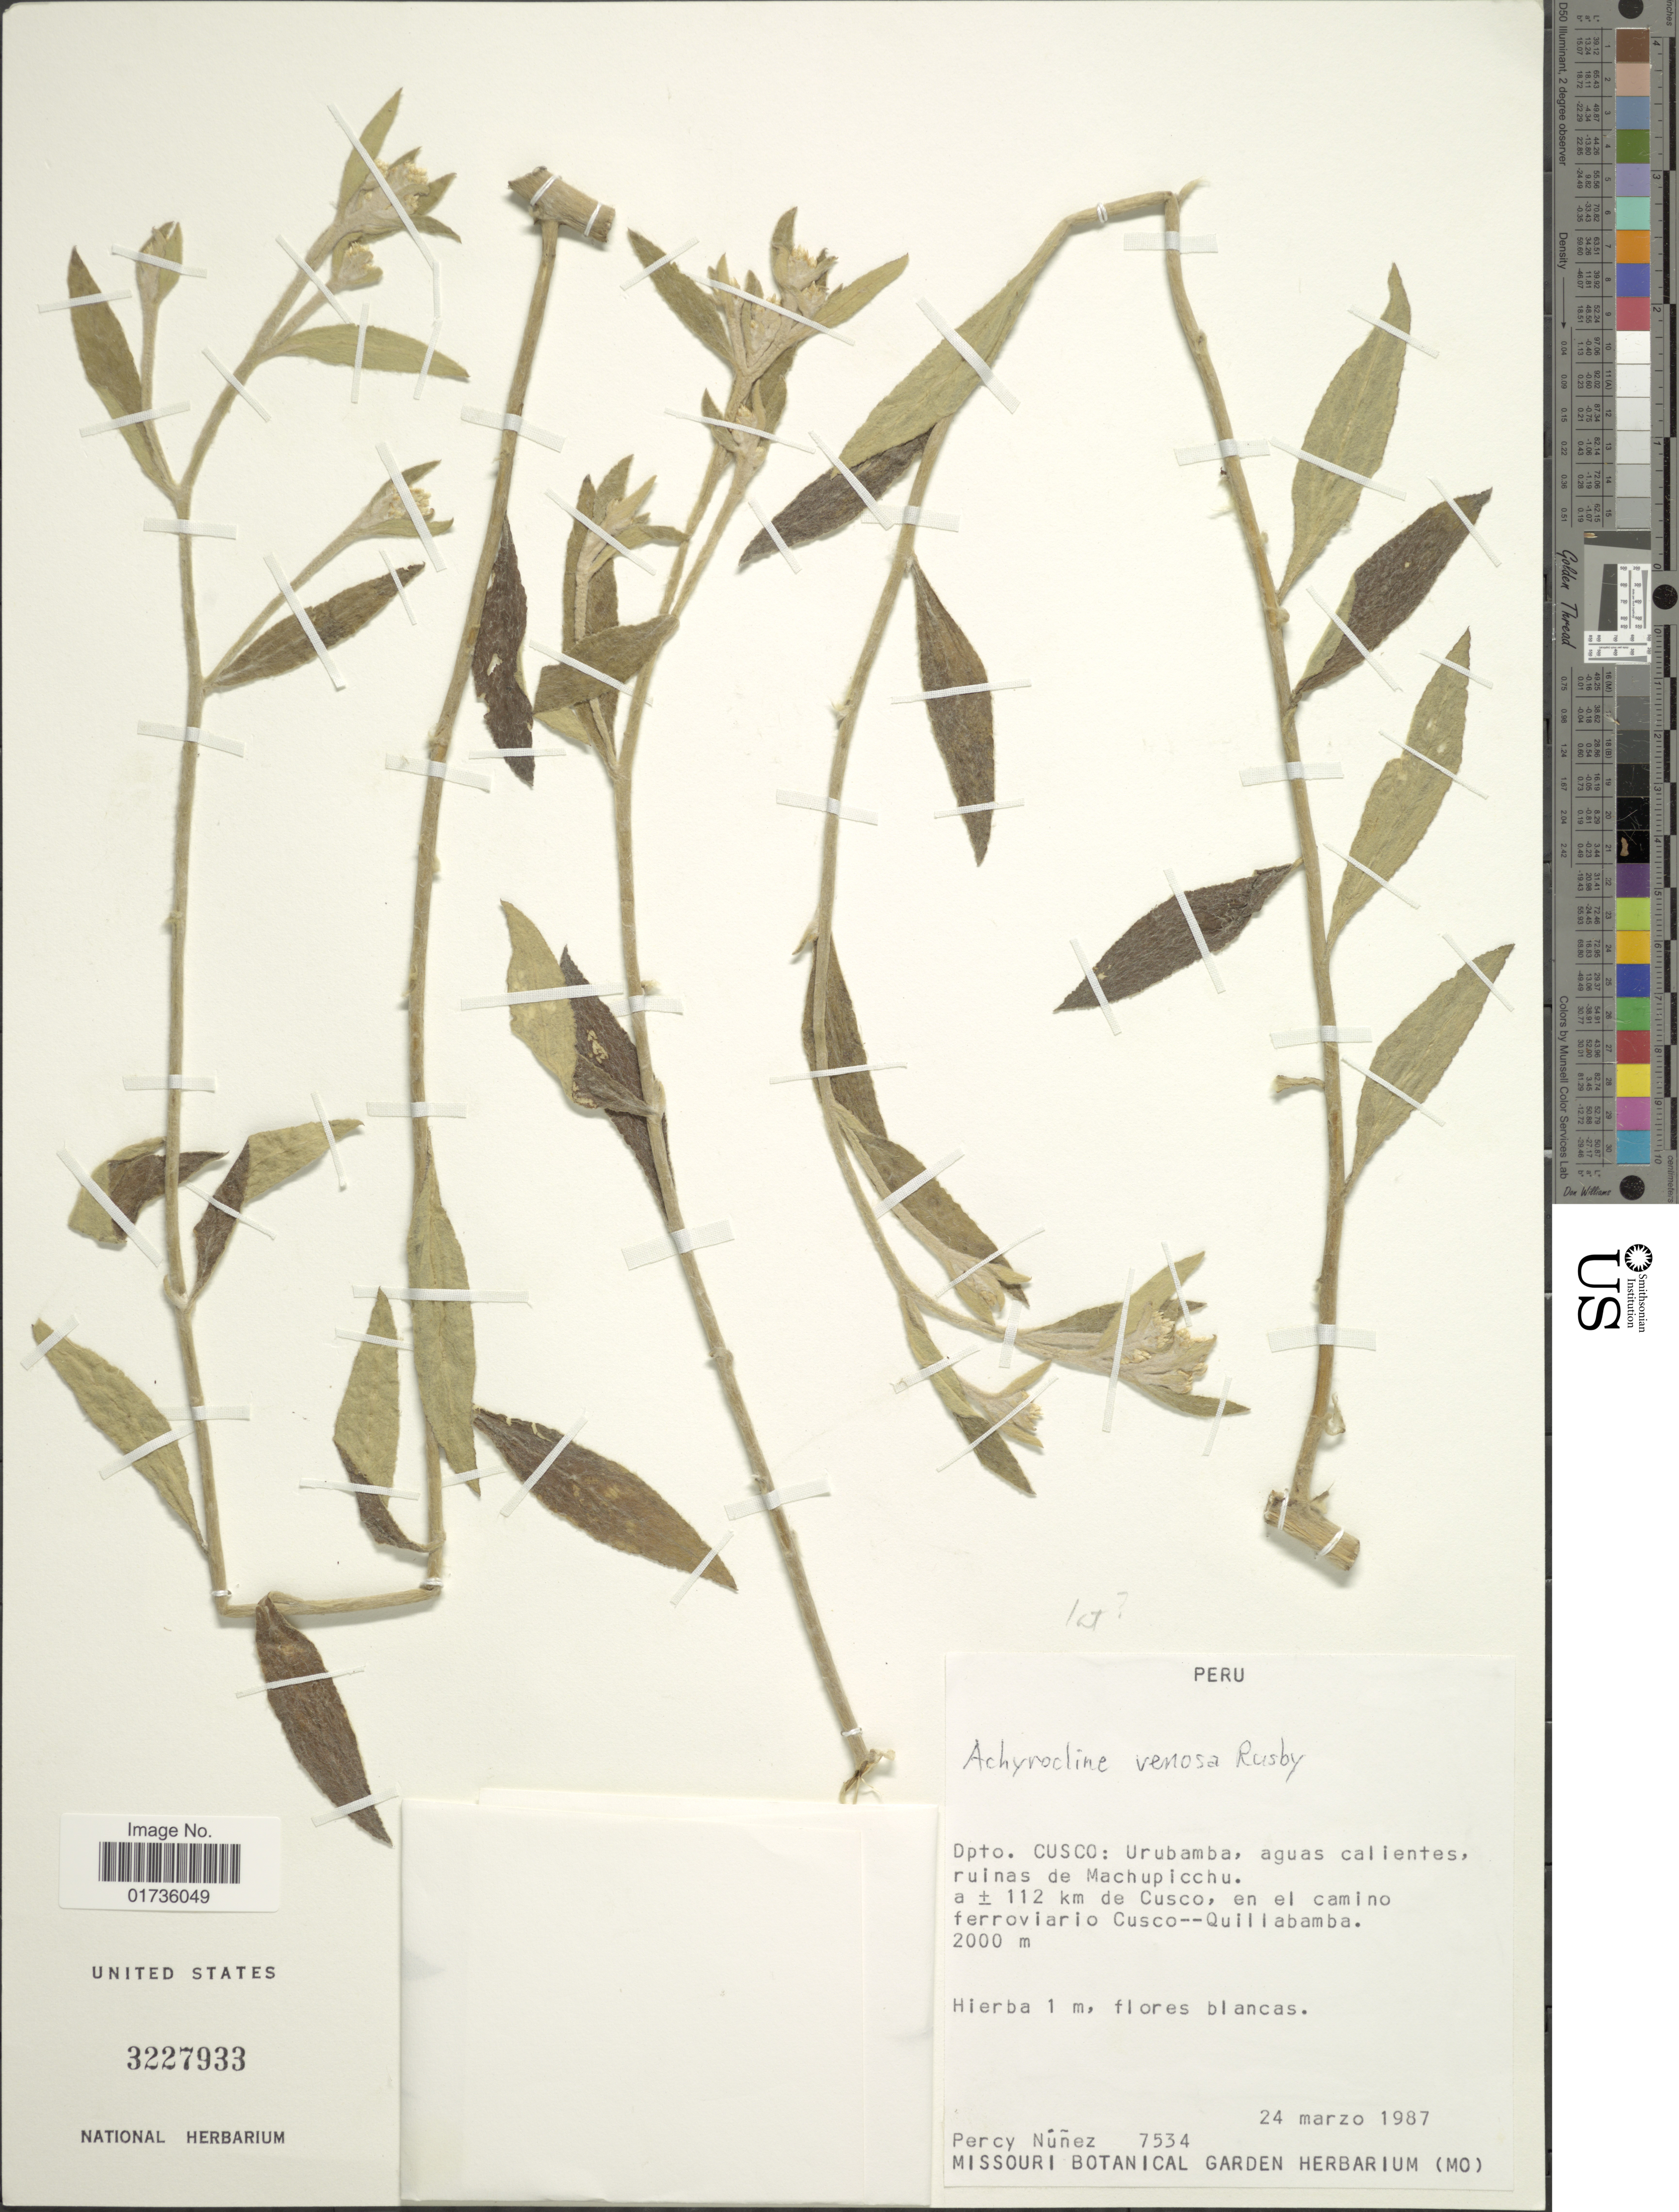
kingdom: Plantae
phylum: Tracheophyta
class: Magnoliopsida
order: Asterales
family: Asteraceae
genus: Achyrocline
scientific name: Achyrocline venosa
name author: Rusby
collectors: P. Nuñez V.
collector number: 7534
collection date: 1987-03-24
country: Peru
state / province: Cusco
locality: Dpto Ciusco: Urubamba, aguas calientes ruinas de Machupicchu. a ± 112 km de Cusco, en el camino ferroviar Cusco--Quillabamba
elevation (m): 2000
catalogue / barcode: US 3227933